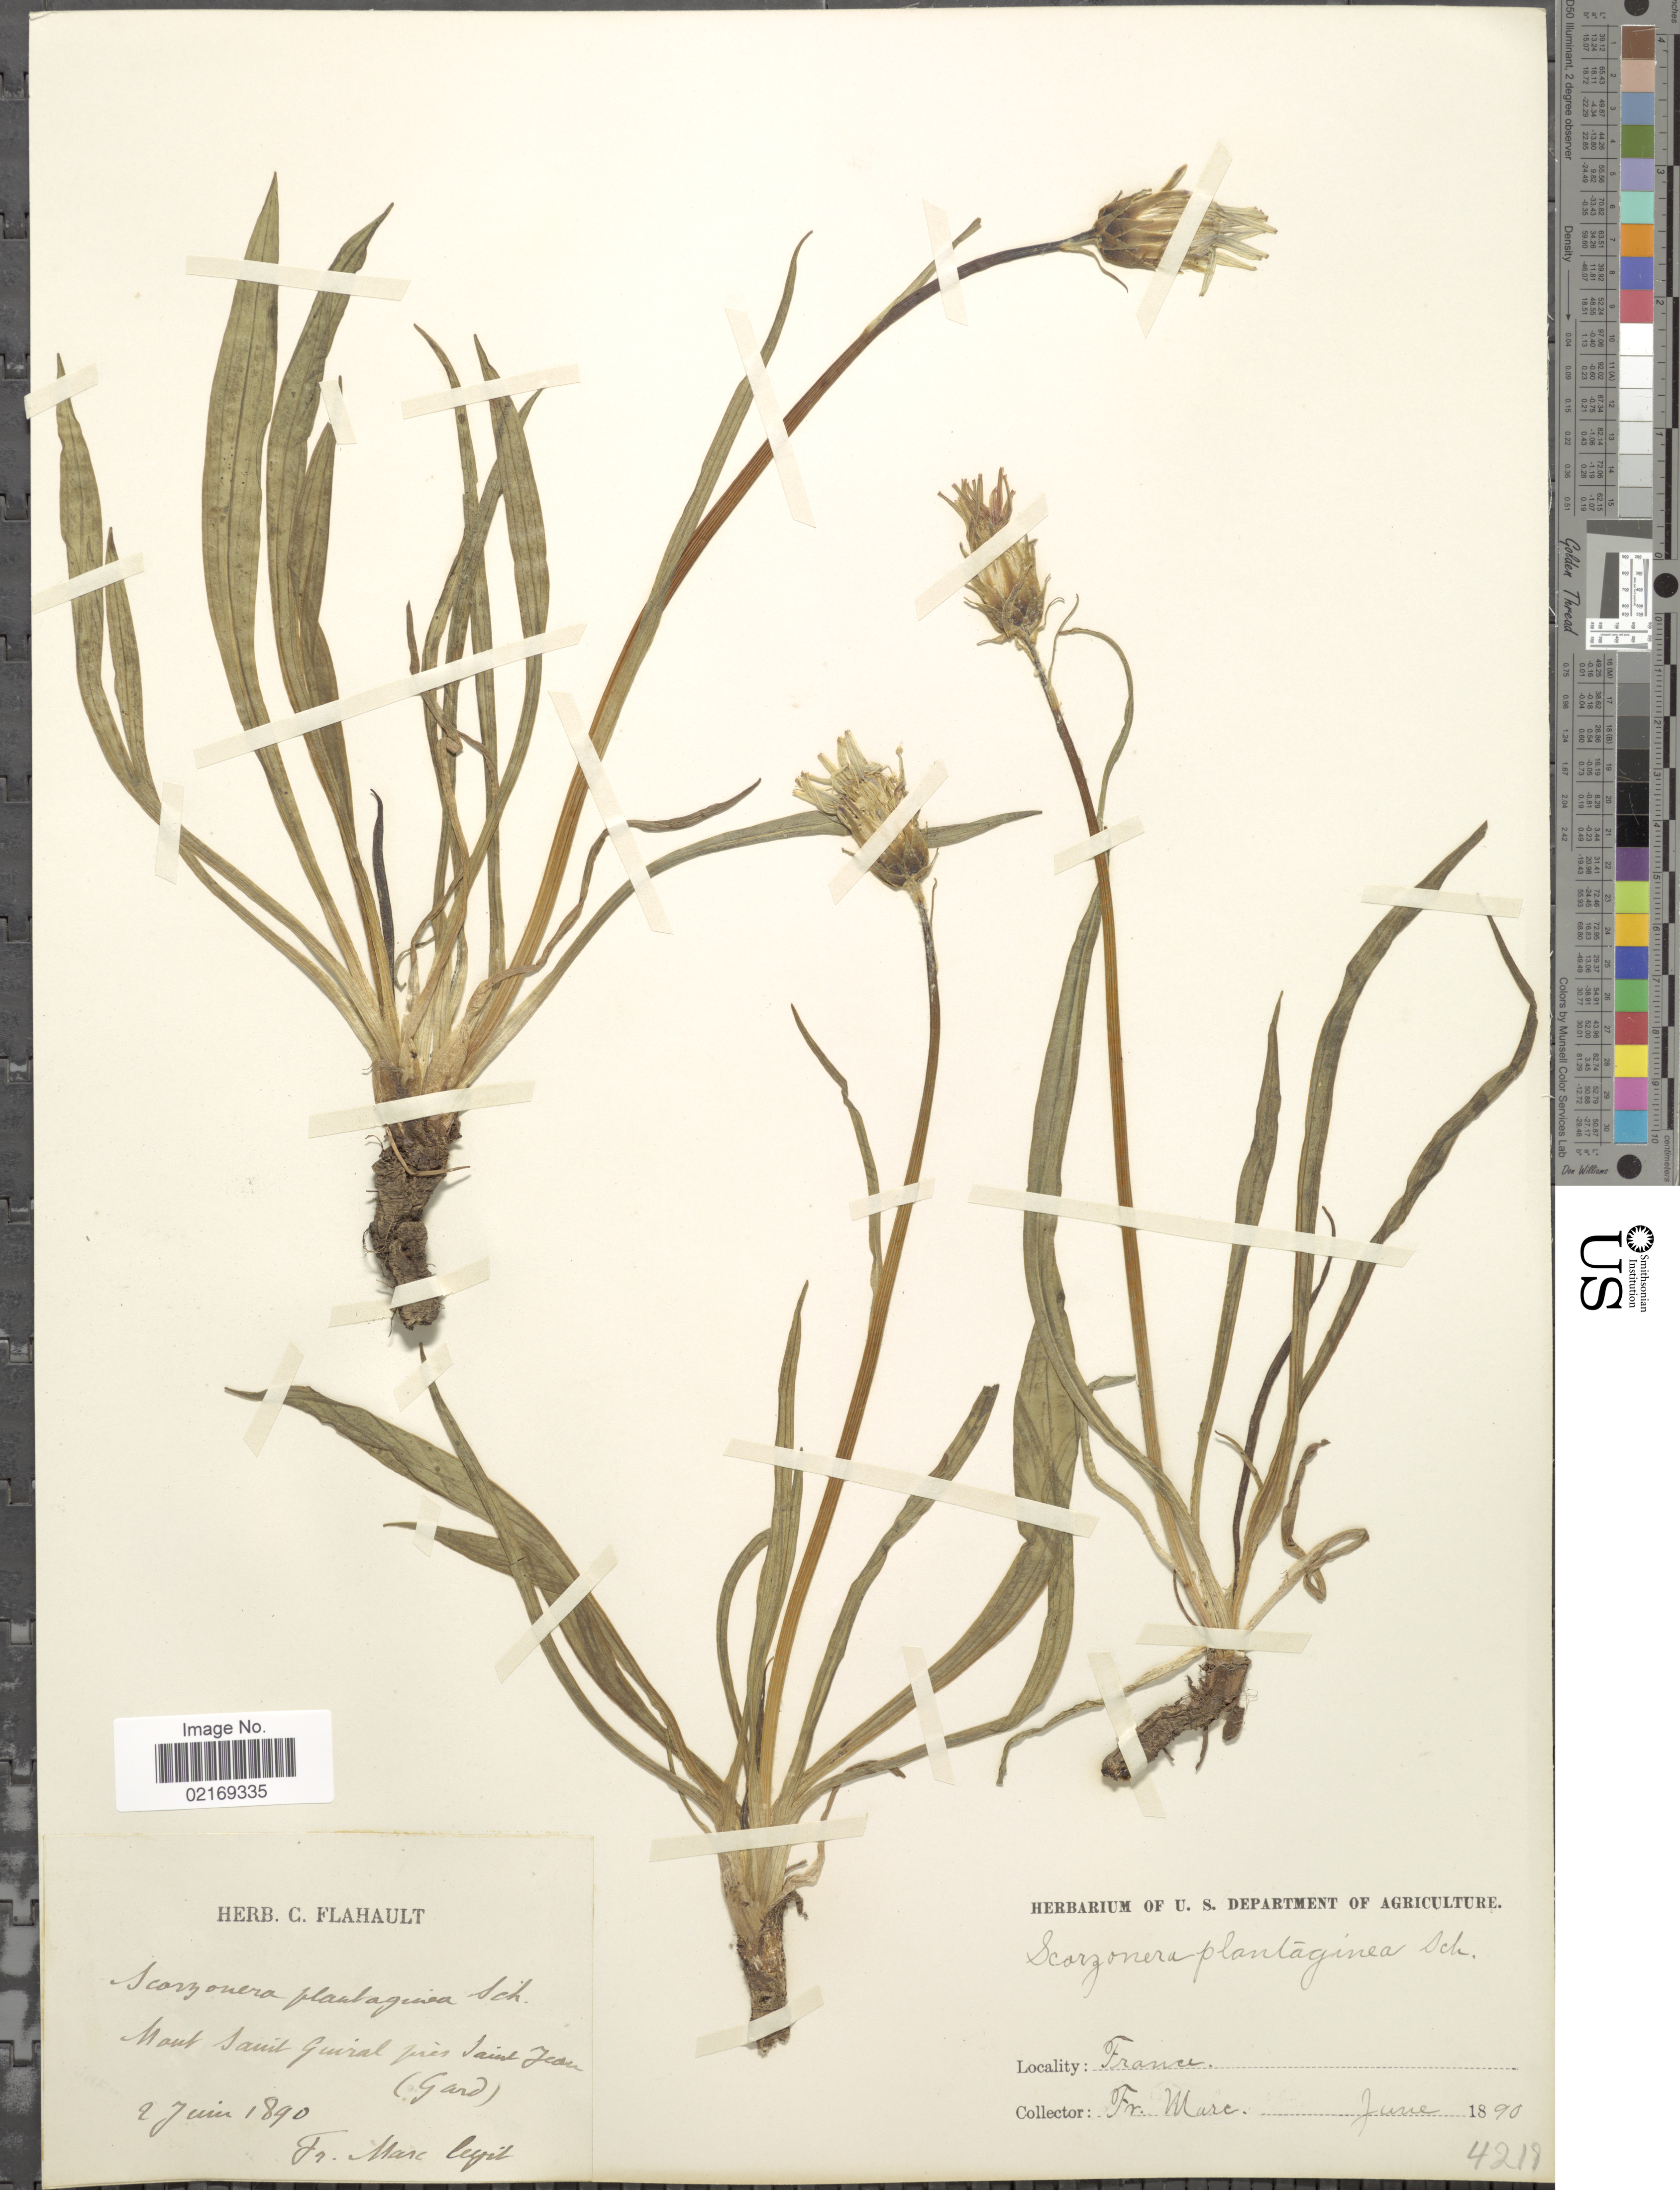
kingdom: Plantae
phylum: Tracheophyta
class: Magnoliopsida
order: Asterales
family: Asteraceae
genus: Scorzonera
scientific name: Scorzonera humilis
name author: L.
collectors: F. Marc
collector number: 4218*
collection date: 1890-06-02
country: France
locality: Mount Saint Guiral pres Saint Jean (Gard). [interpreted]